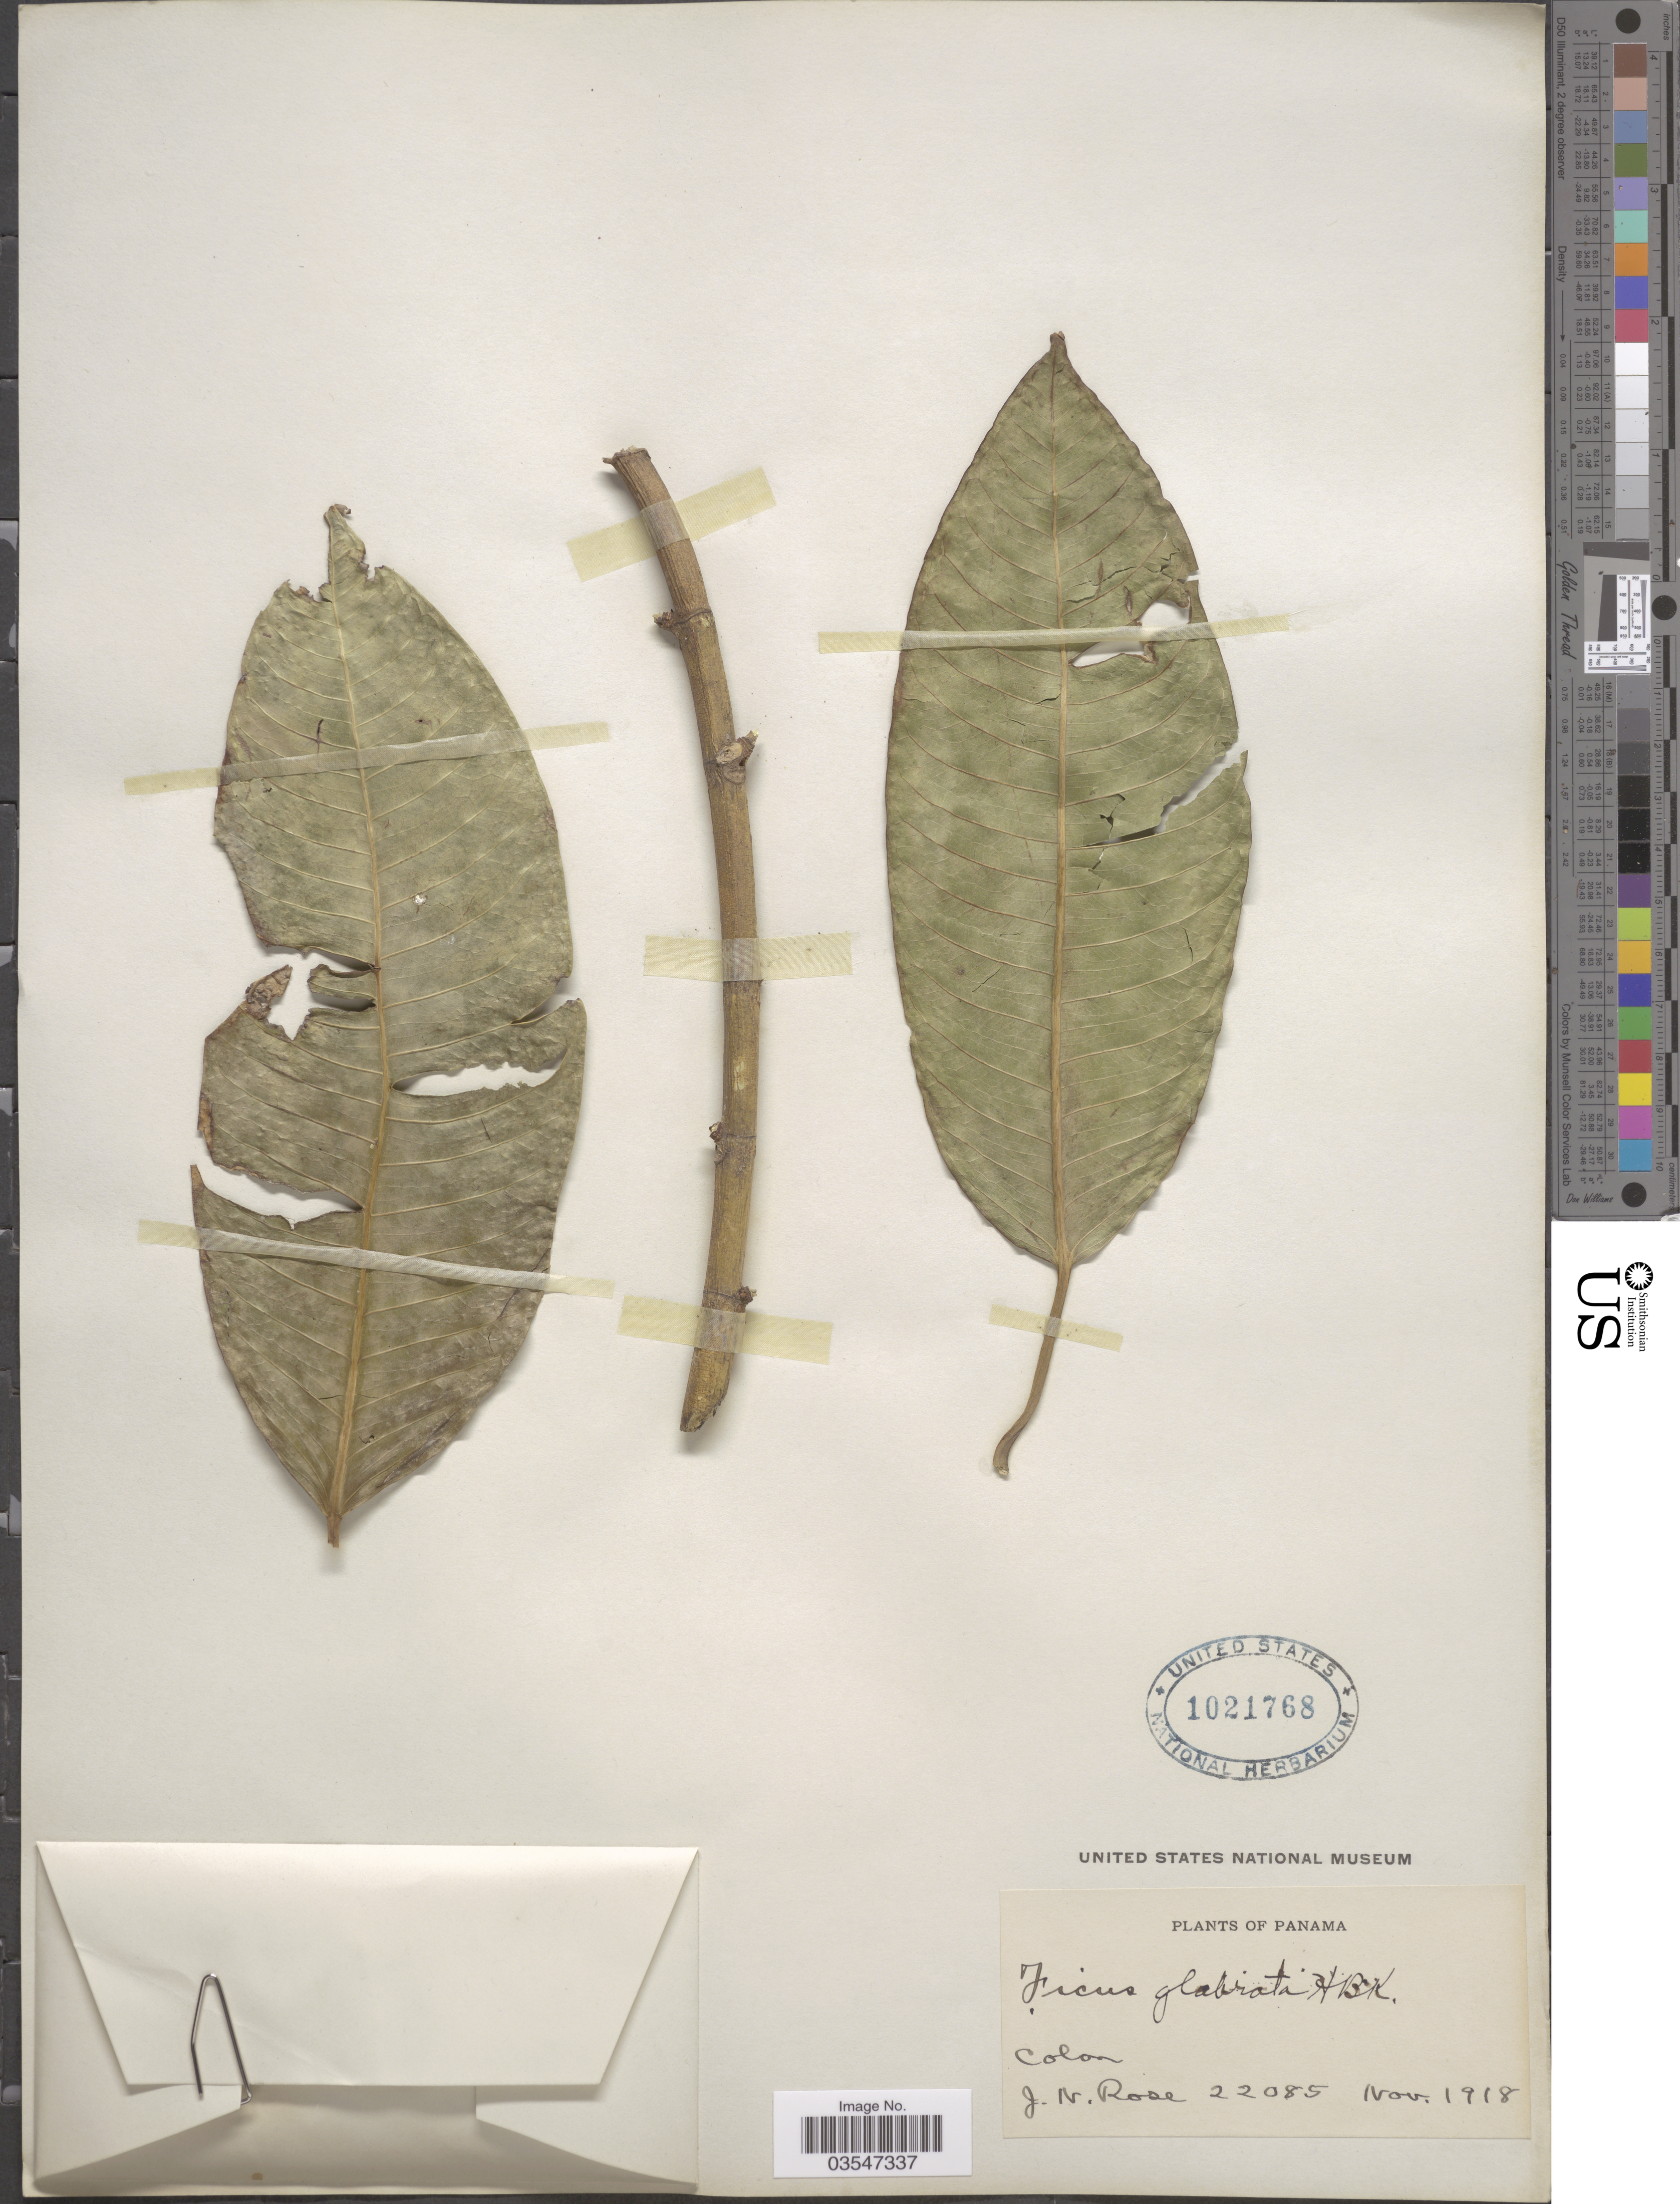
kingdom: Plantae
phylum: Tracheophyta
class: Magnoliopsida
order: Rosales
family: Moraceae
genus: Ficus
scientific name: Ficus insipida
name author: Willd.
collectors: J. N. Rose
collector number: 22085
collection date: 1918-11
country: Panama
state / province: Colón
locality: Colon.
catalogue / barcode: US 1021768